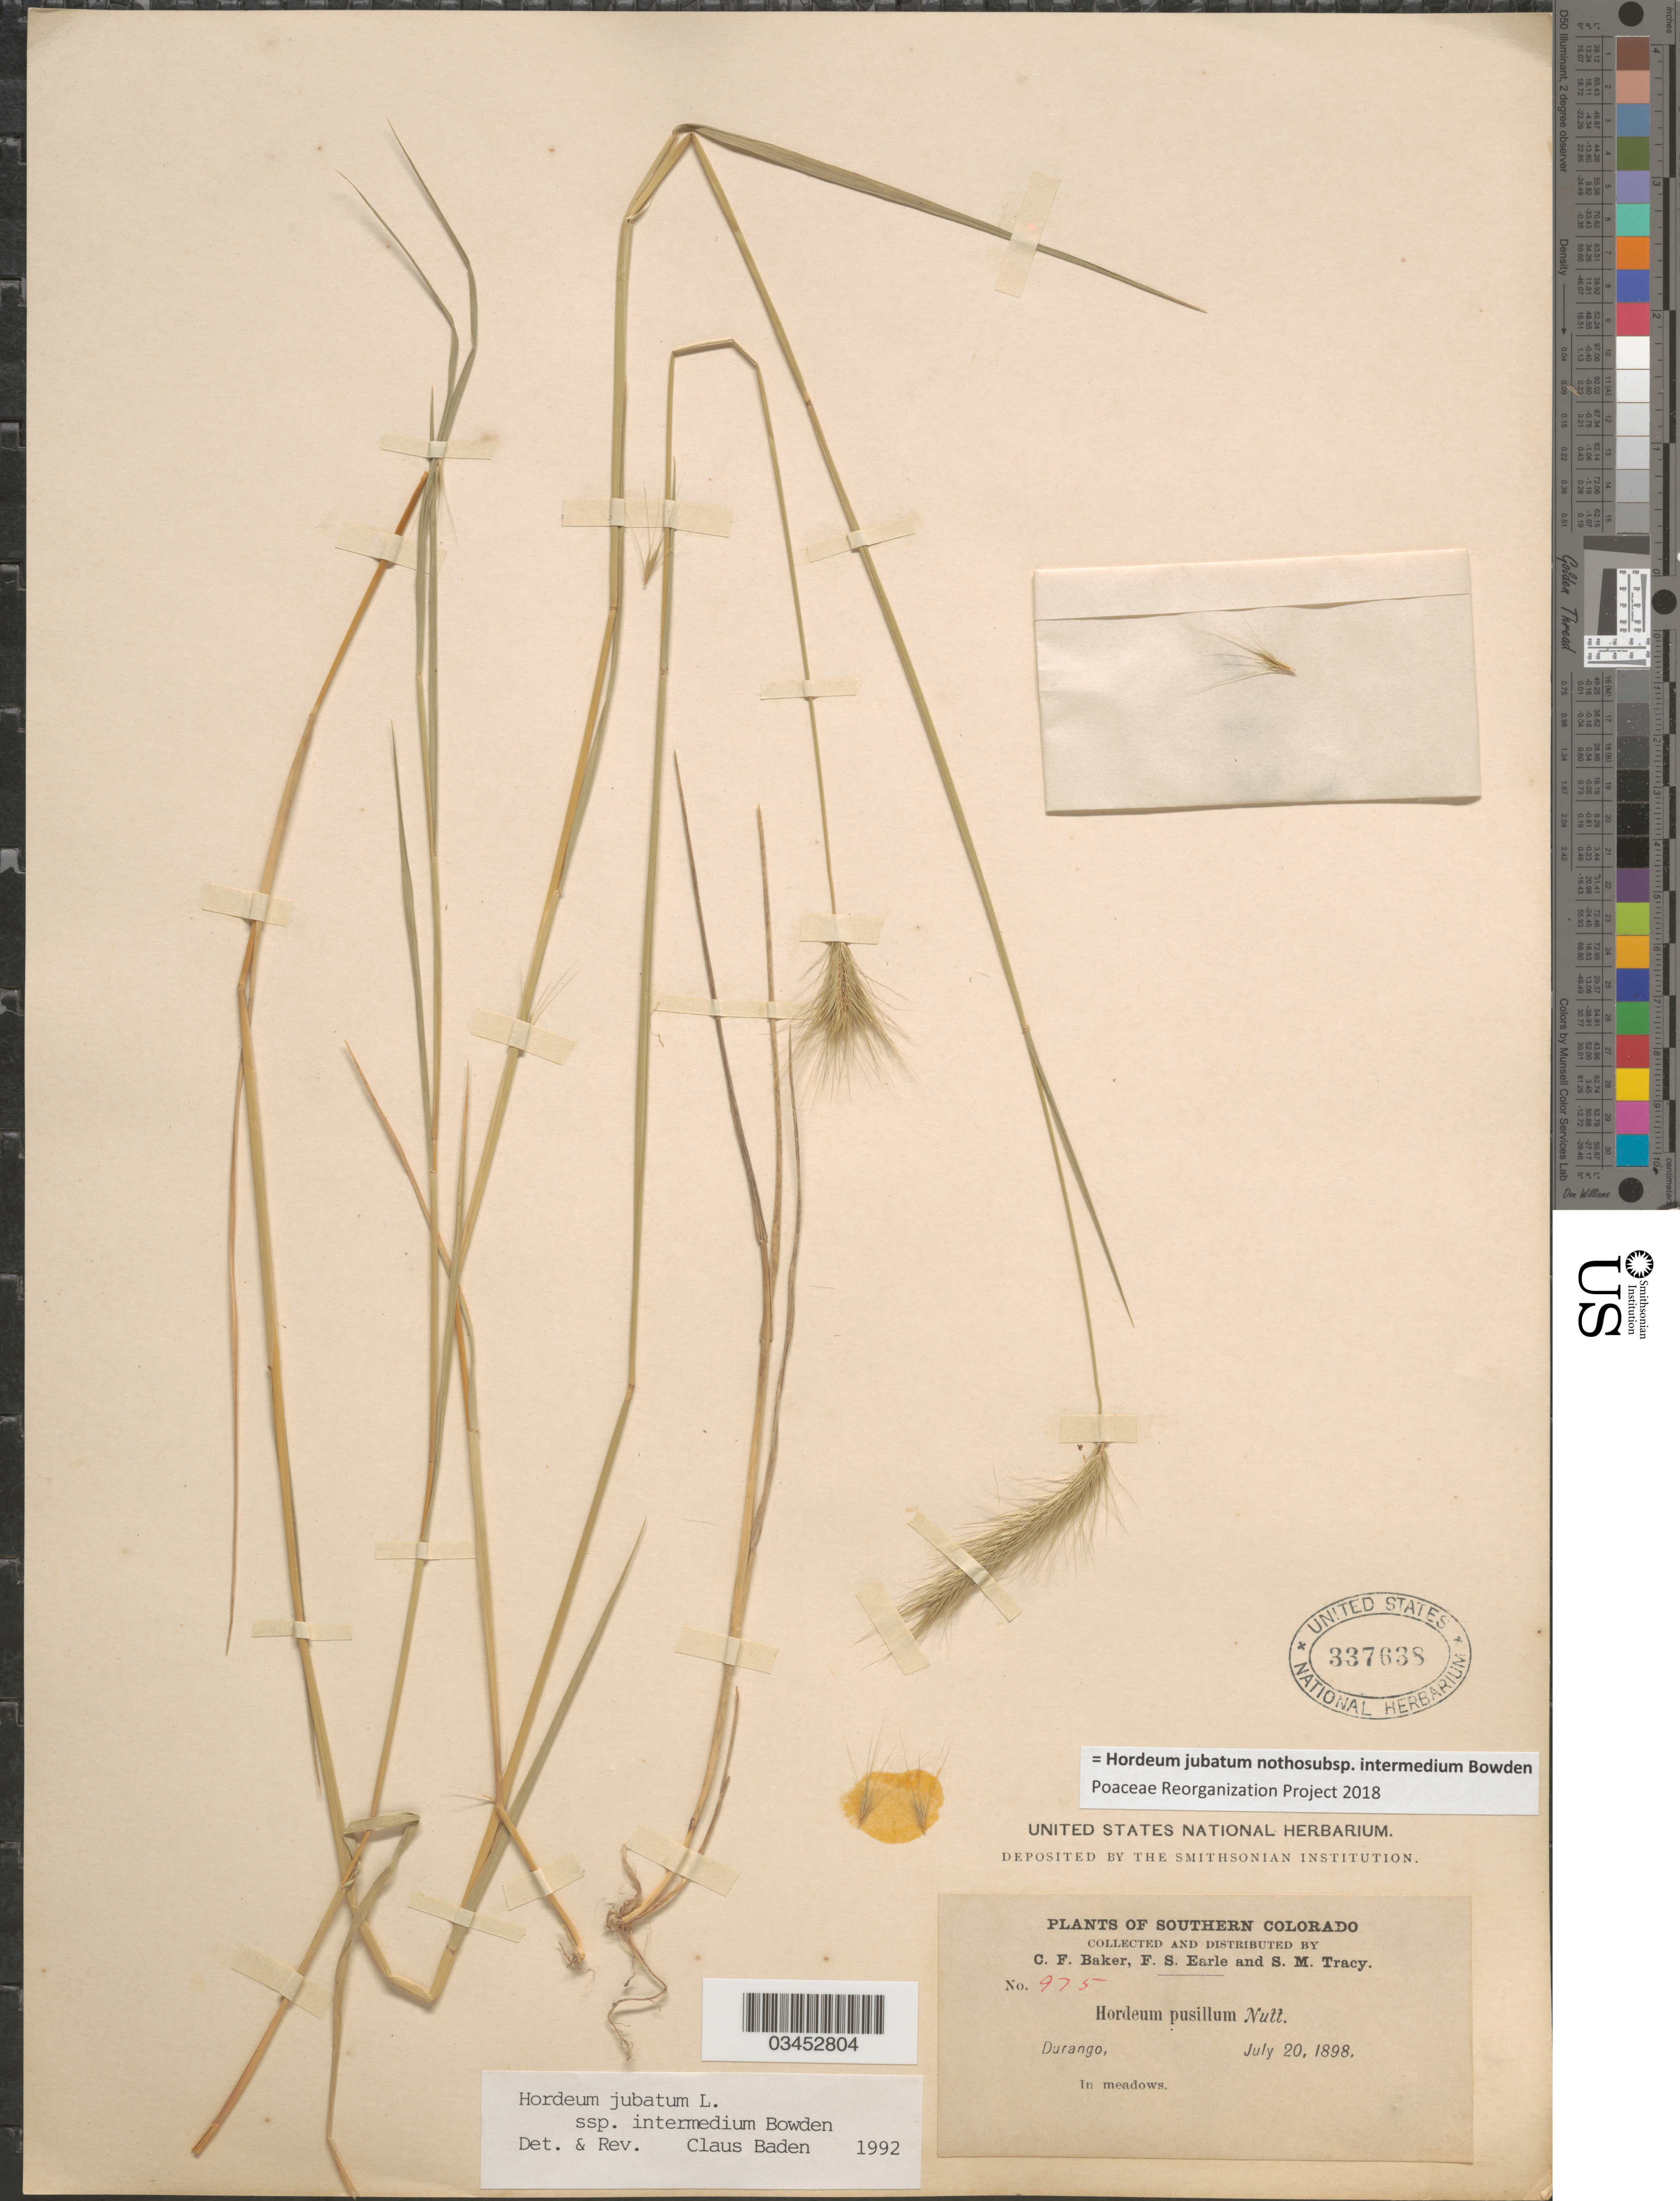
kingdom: Plantae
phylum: Tracheophyta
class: Liliopsida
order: Poales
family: Poaceae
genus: Hordeum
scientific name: Hordeum jubatum nothosubsp. intermedium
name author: Bowden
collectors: C. F. Baker, F. S. Earle & S. M. Tracy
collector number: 975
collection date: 1898-07-20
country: United States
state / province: Colorado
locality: Southern Colorado. Durango.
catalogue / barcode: US 337638